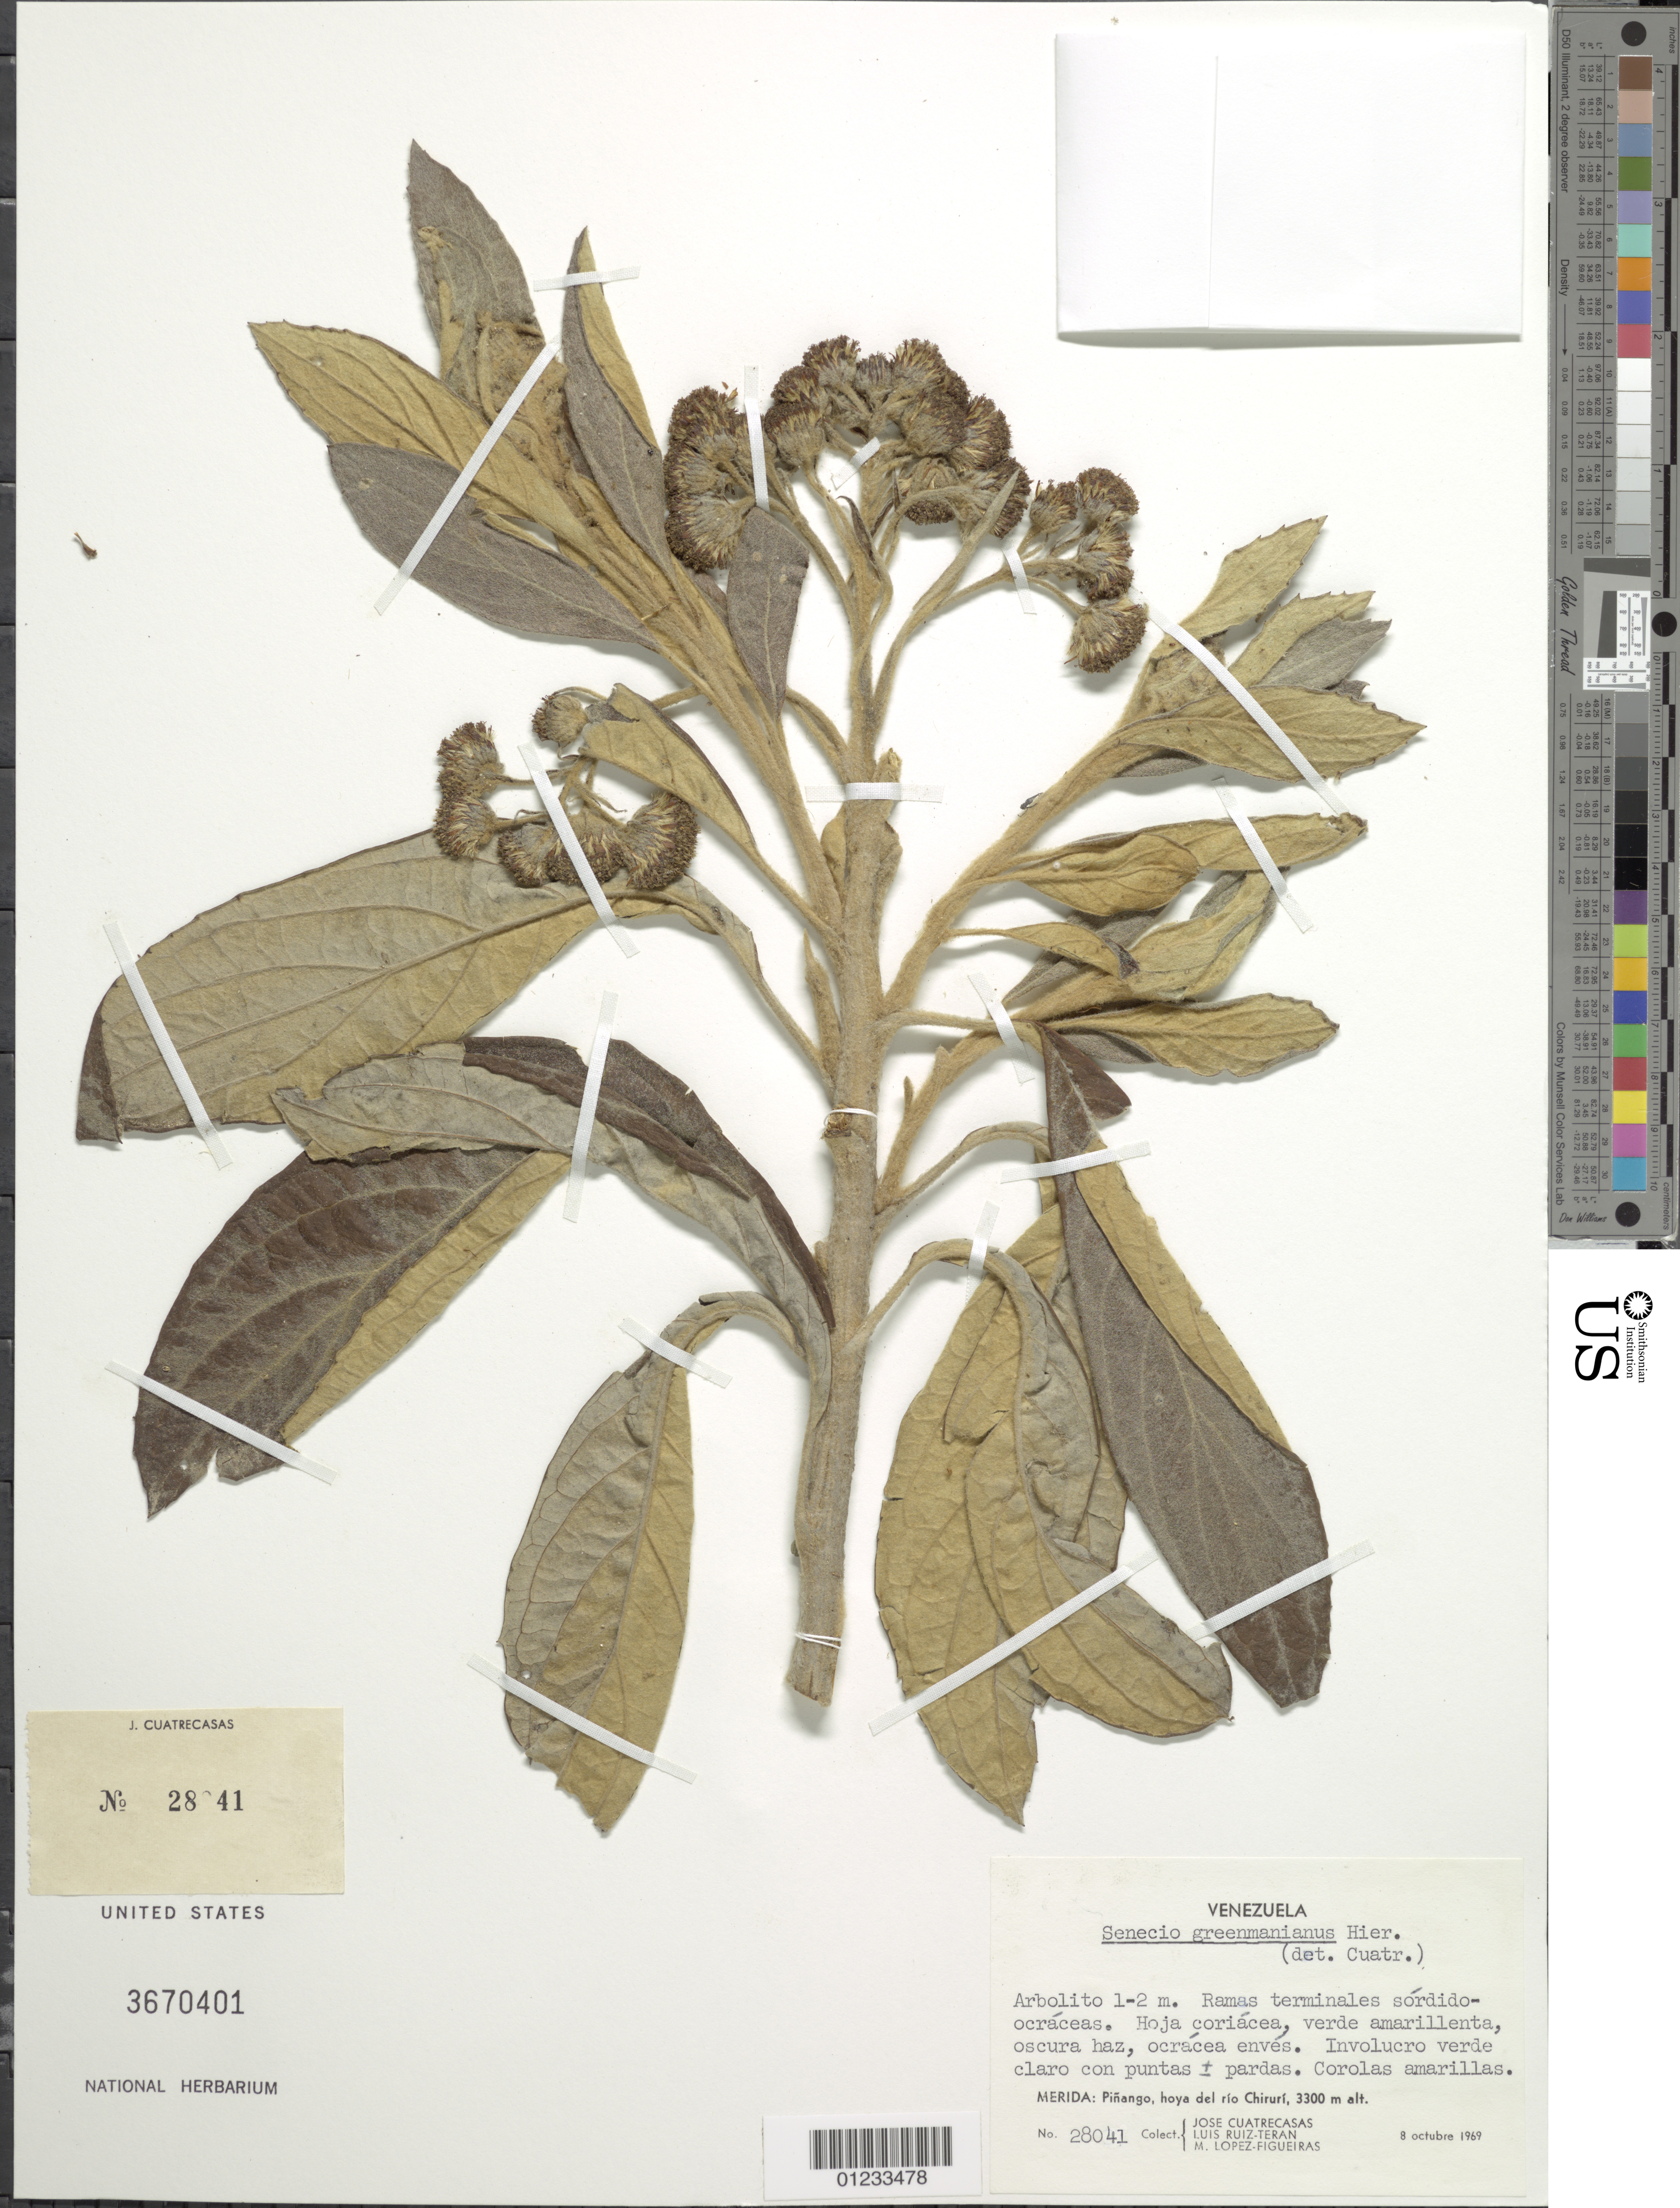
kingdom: Plantae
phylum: Tracheophyta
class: Magnoliopsida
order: Asterales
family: Asteraceae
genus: Pentacalia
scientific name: Pentacalia greenmaniana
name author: (Hieron.) Cuatrec.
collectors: J. Cuatrecasas, L. E. Ruíz-Terán & M. López Figueiras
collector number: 28041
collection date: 1969-10-08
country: Venezuela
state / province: Mérida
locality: Piñango, hoya del río Chirurí.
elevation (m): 3300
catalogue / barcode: US 3670401